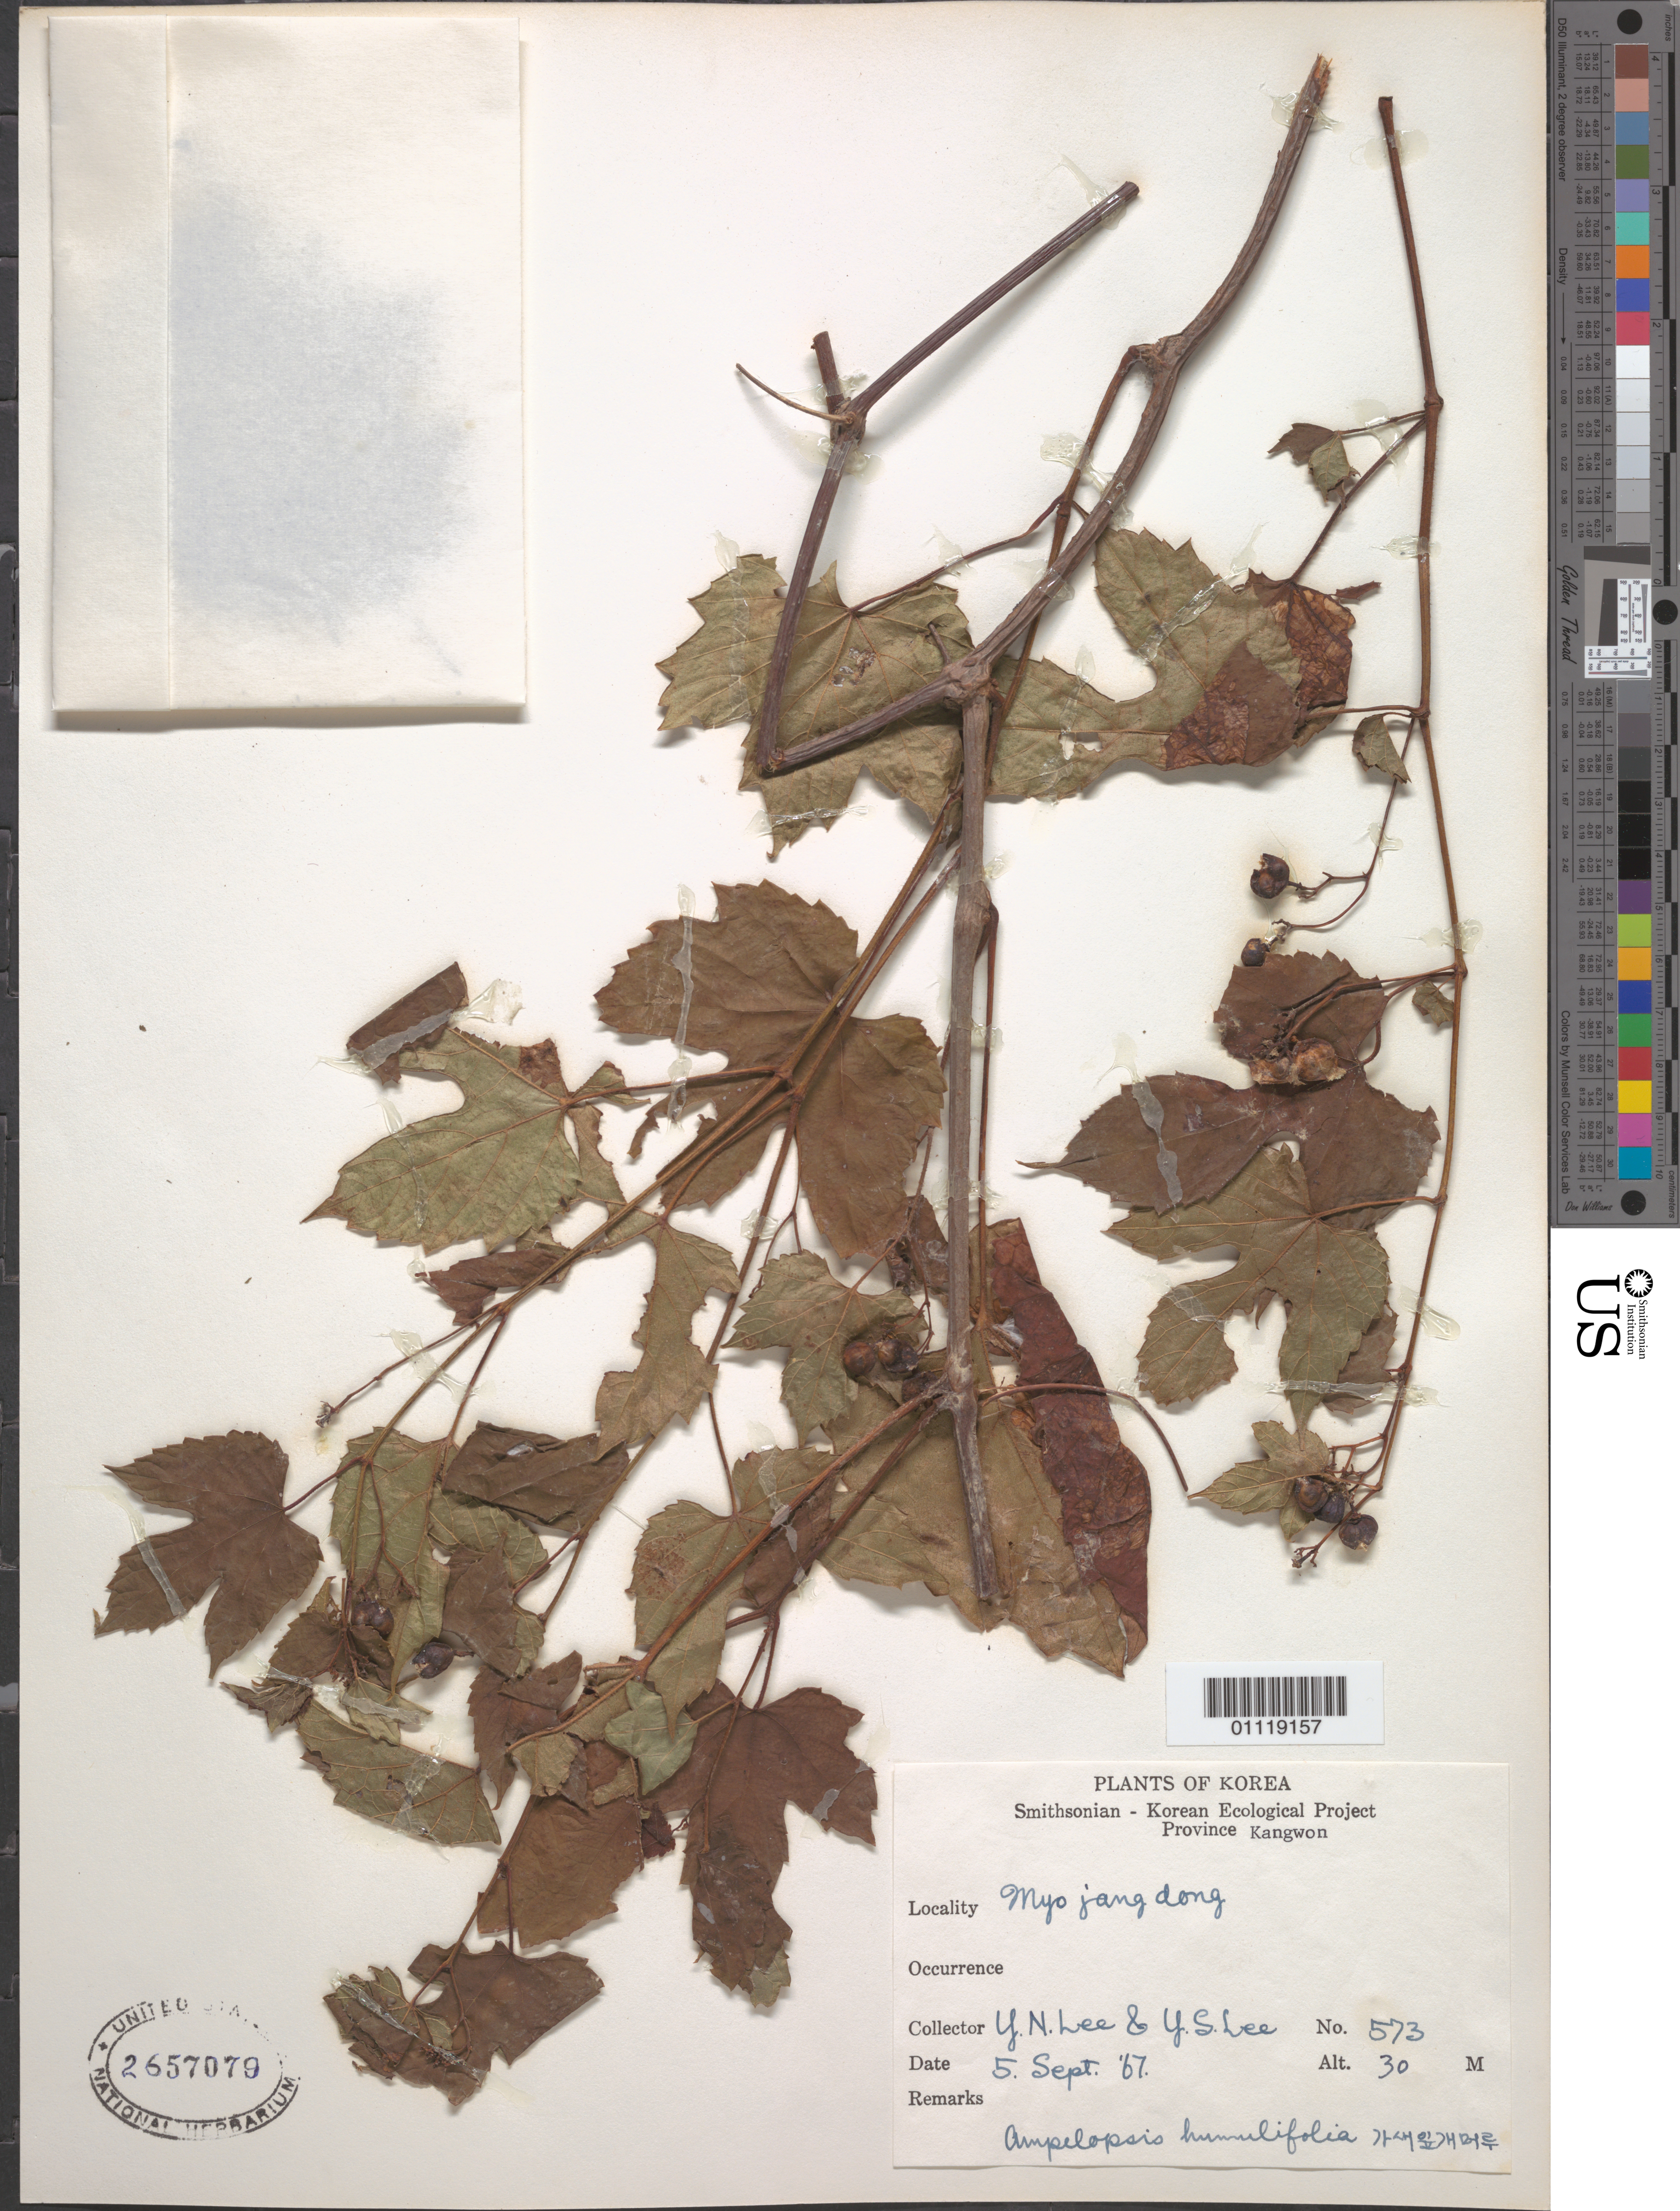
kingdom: Plantae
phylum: Tracheophyta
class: Magnoliopsida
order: Vitales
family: Vitaceae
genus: Ampelopsis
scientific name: Ampelopsis humulifolia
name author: Bunge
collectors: Y. N. Lee & Y. S. Lee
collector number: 573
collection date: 1967-09-05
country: North Korea / South Korea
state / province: Gangwon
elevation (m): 30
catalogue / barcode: US 2657079